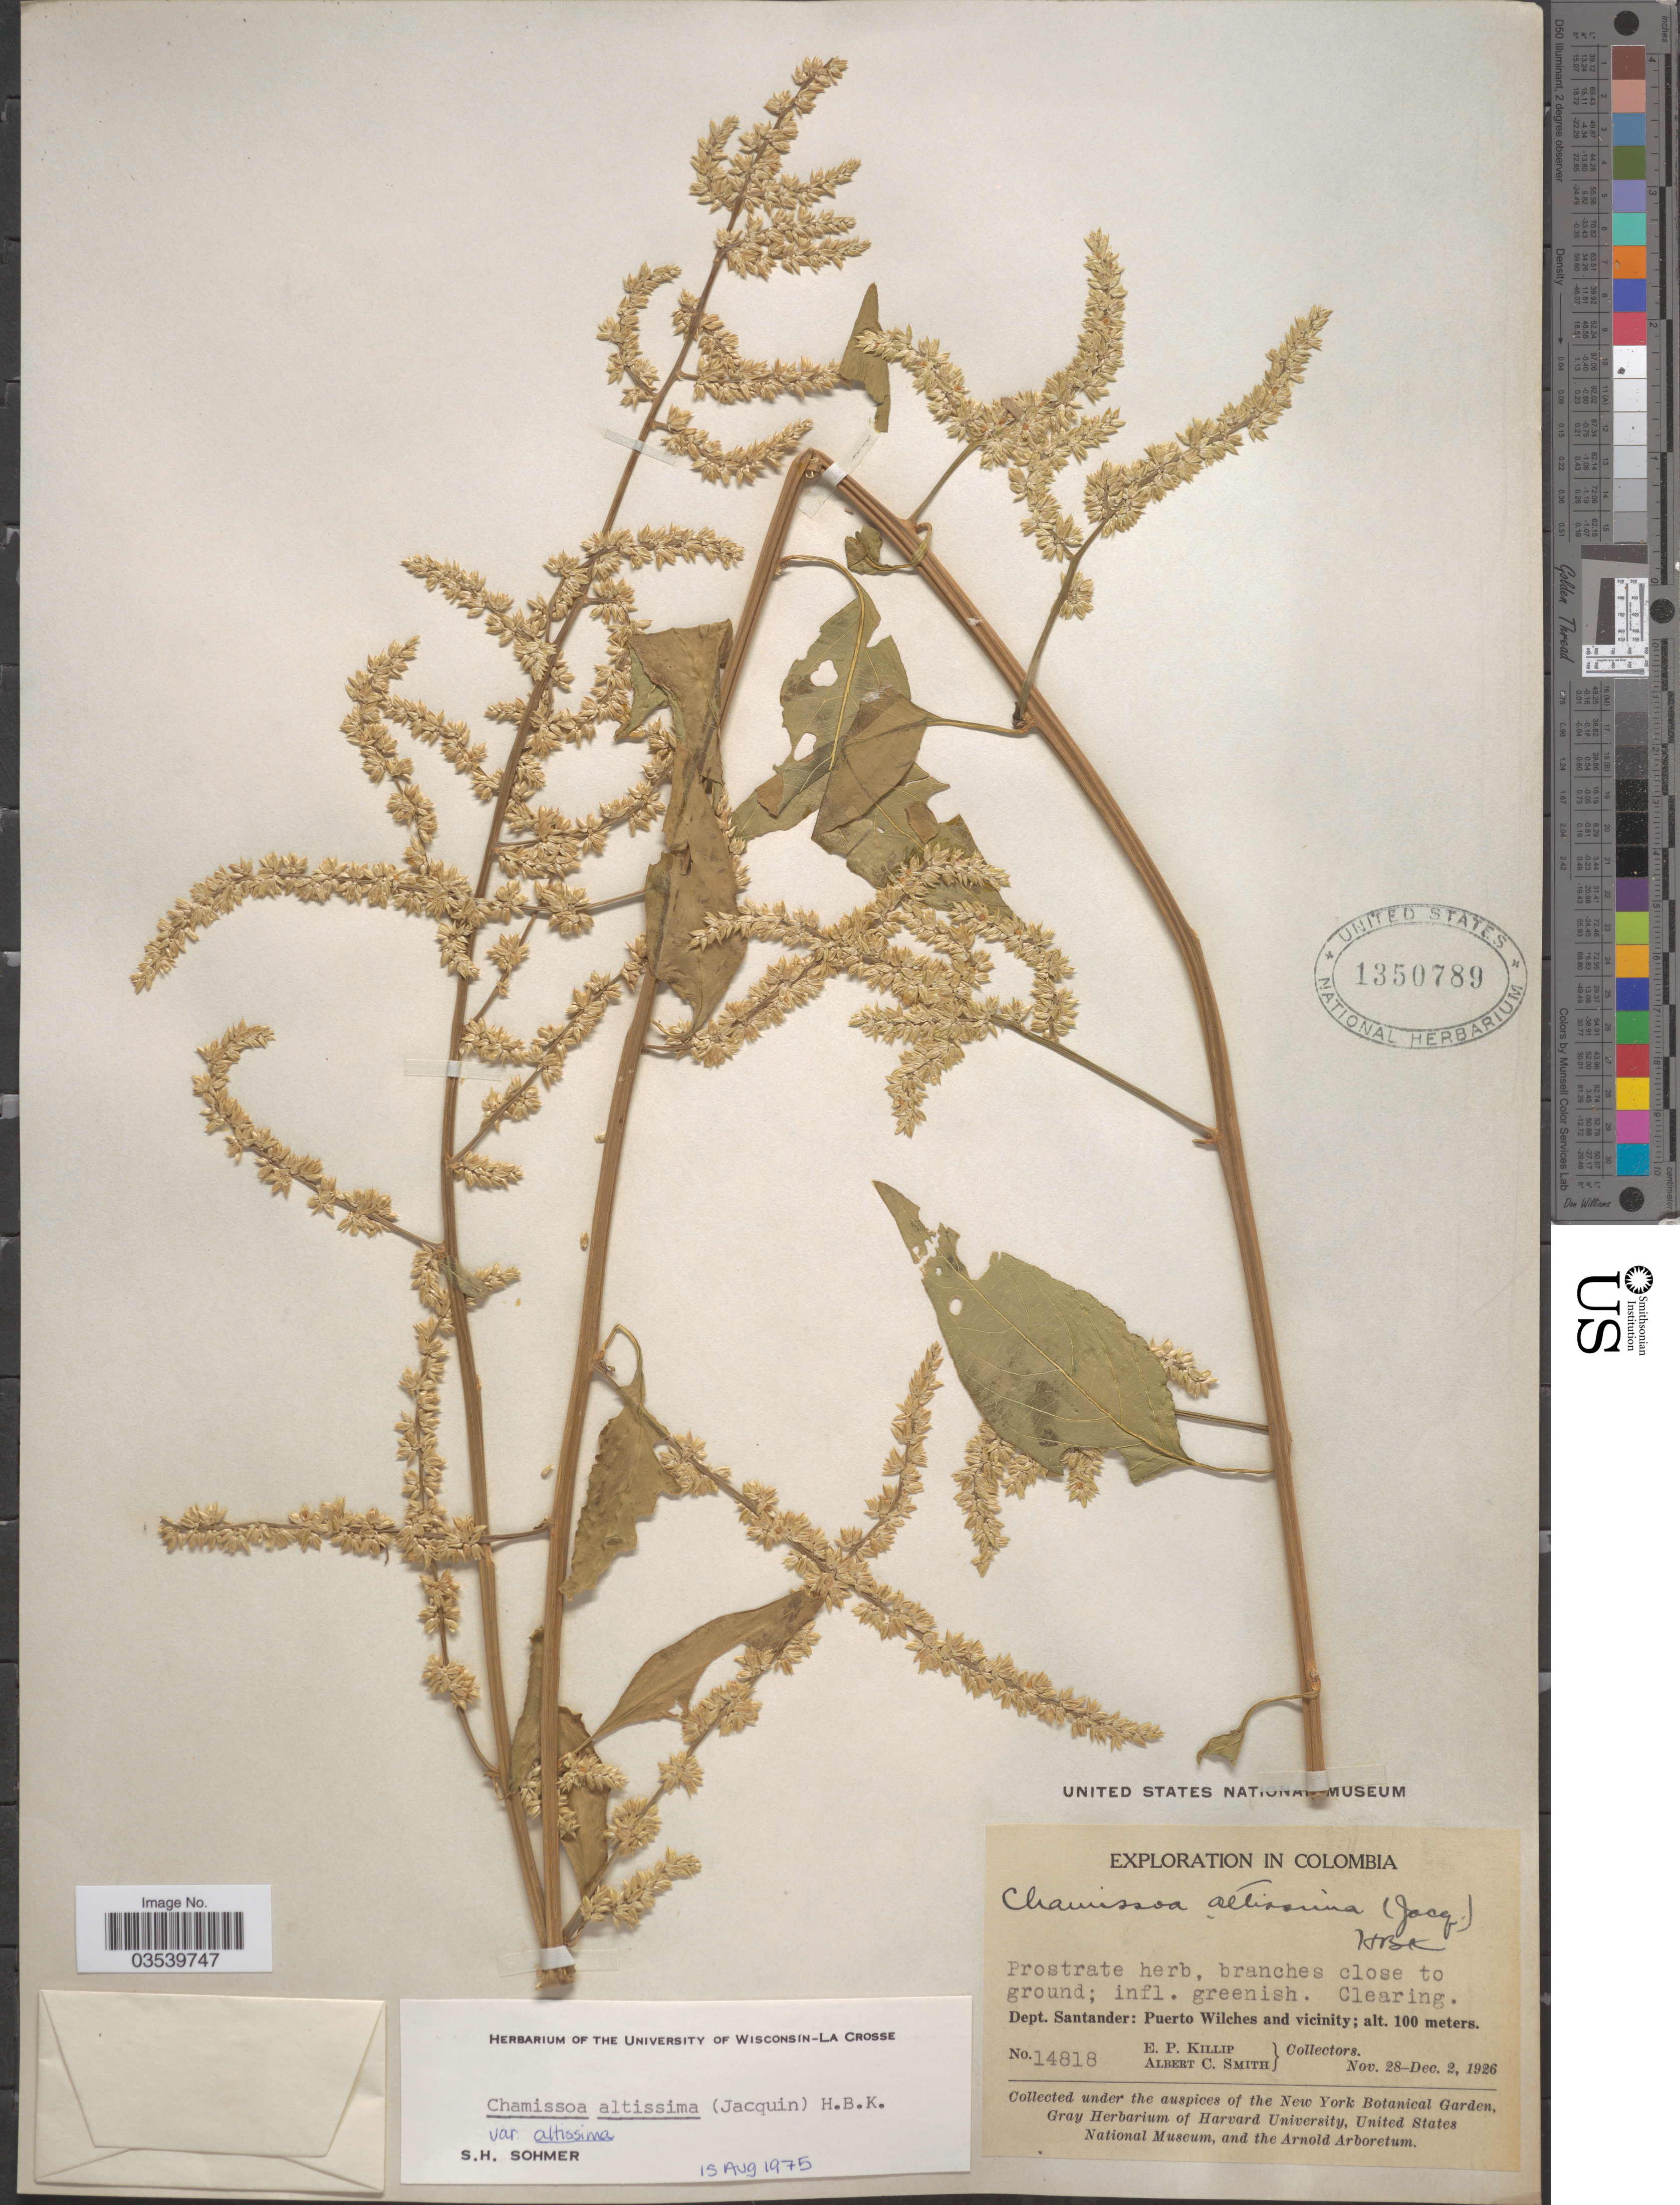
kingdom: Plantae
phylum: Tracheophyta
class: Magnoliopsida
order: Caryophyllales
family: Amaranthaceae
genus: Chamissoa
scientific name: Chamissoa altissima var. altissima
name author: (Jacq.) Kunth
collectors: E. P. Killip & A. C. Smith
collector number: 14818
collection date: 1926-11-28/1926-12-02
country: Colombia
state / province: Santander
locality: Dept. Santander: Puerto Wilches and vicinity.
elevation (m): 100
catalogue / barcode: US 1350789